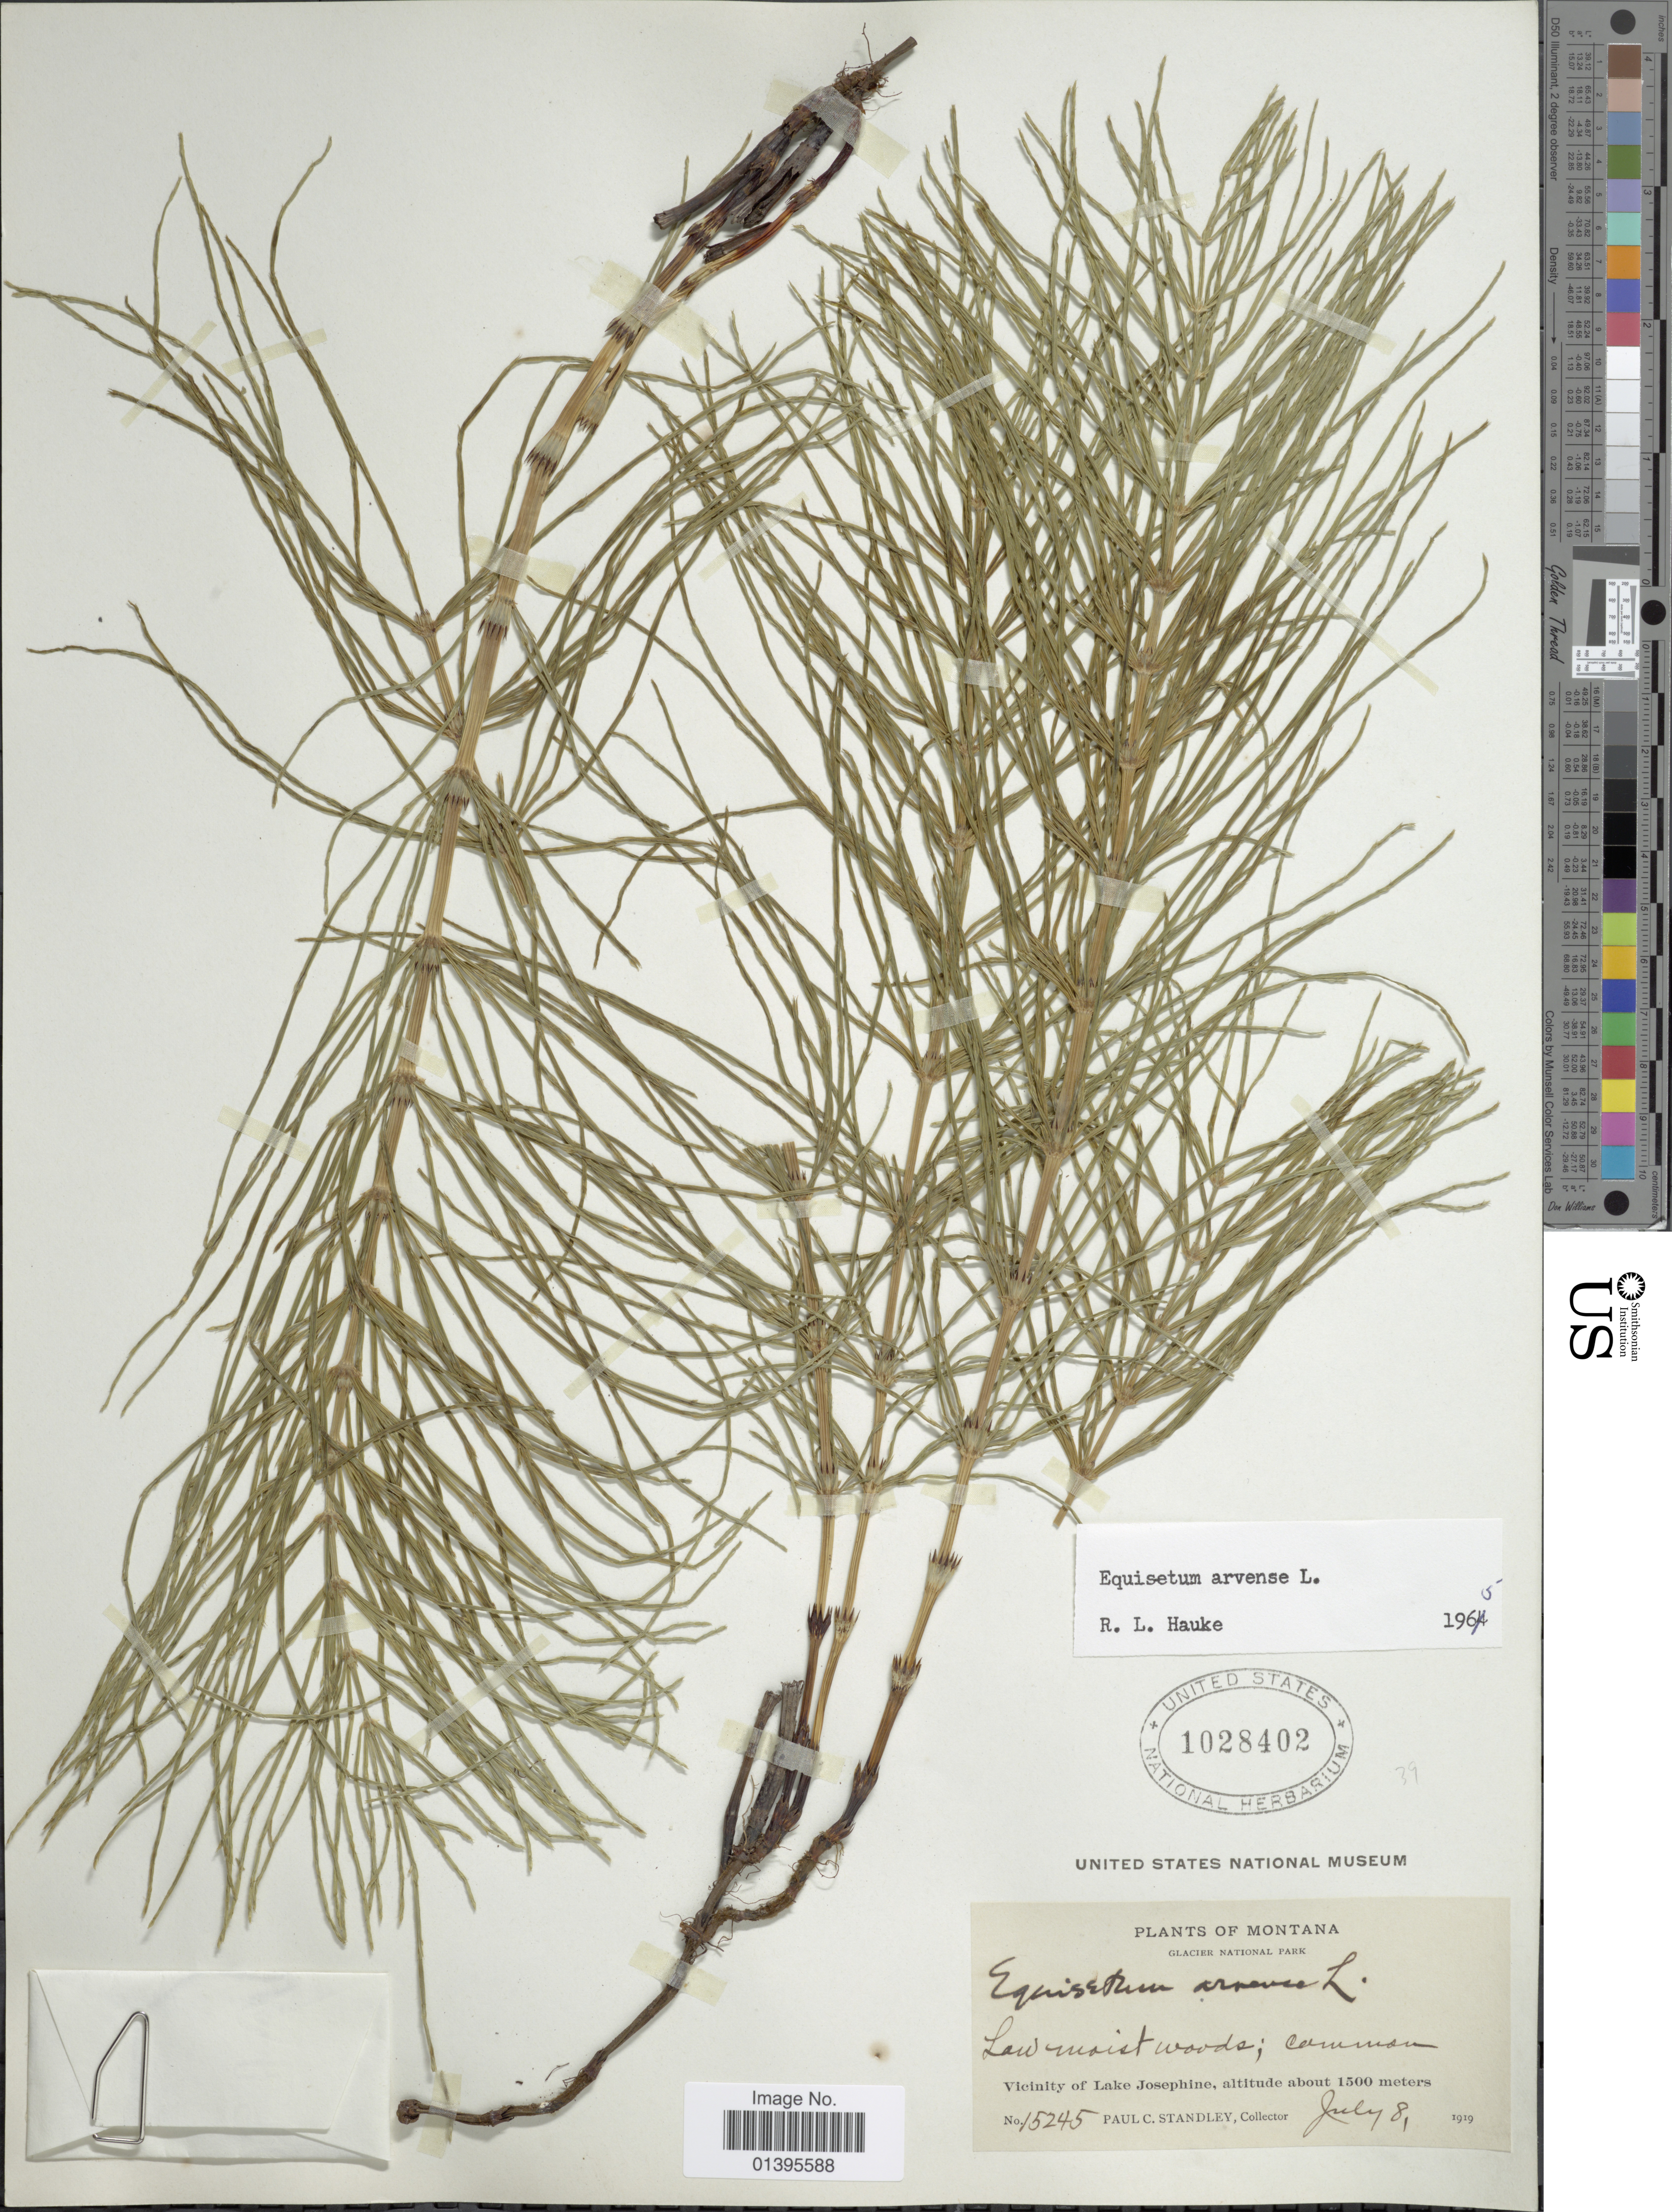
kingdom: Plantae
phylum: Tracheophyta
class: Polypodiopsida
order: Equisetales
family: Equisetaceae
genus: Equisetum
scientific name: Equisetum arvense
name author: L.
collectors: P. C. Standley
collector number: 15245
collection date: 1919-07-08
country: United States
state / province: Montana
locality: Glacier National Park. Vicinity of Lake Josephine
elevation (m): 1500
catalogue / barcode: US 1028402